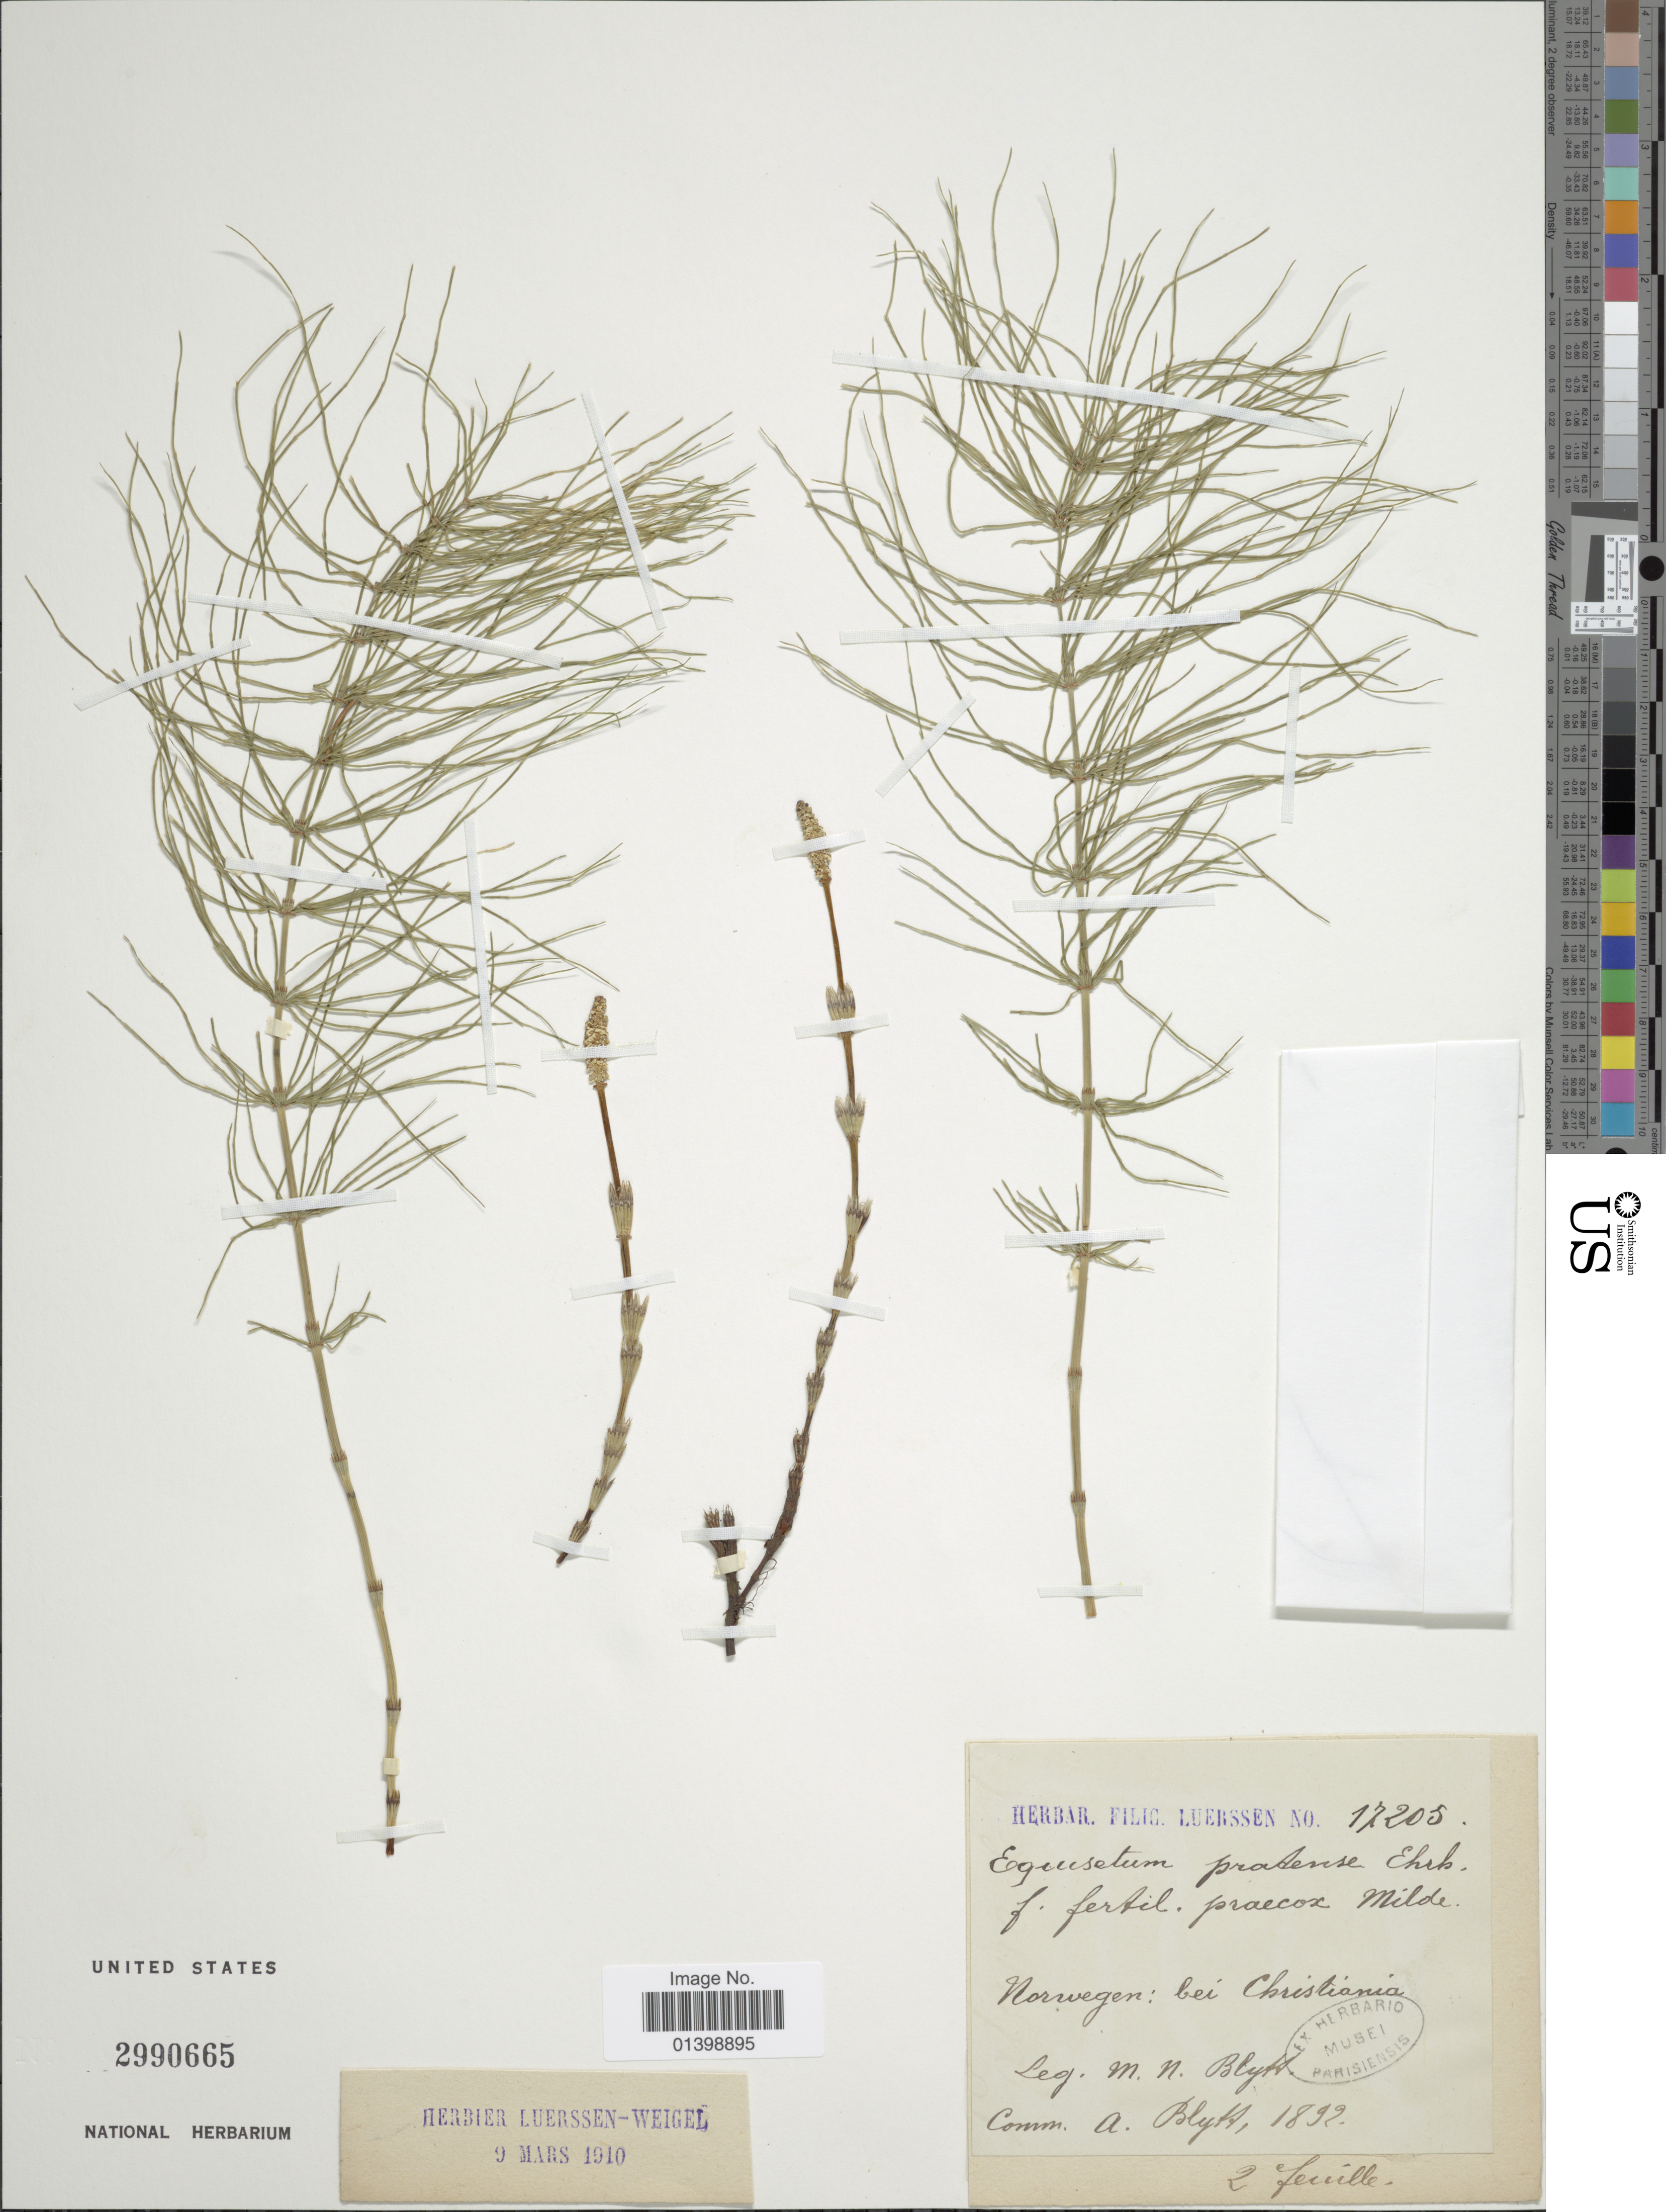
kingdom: Plantae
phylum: Tracheophyta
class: Polypodiopsida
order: Equisetales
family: Equisetaceae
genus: Equisetum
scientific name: Equisetum pratense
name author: Ehrh.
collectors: M. N. Blytt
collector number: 17205?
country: Norway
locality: Bei Christiania.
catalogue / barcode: US 2990665